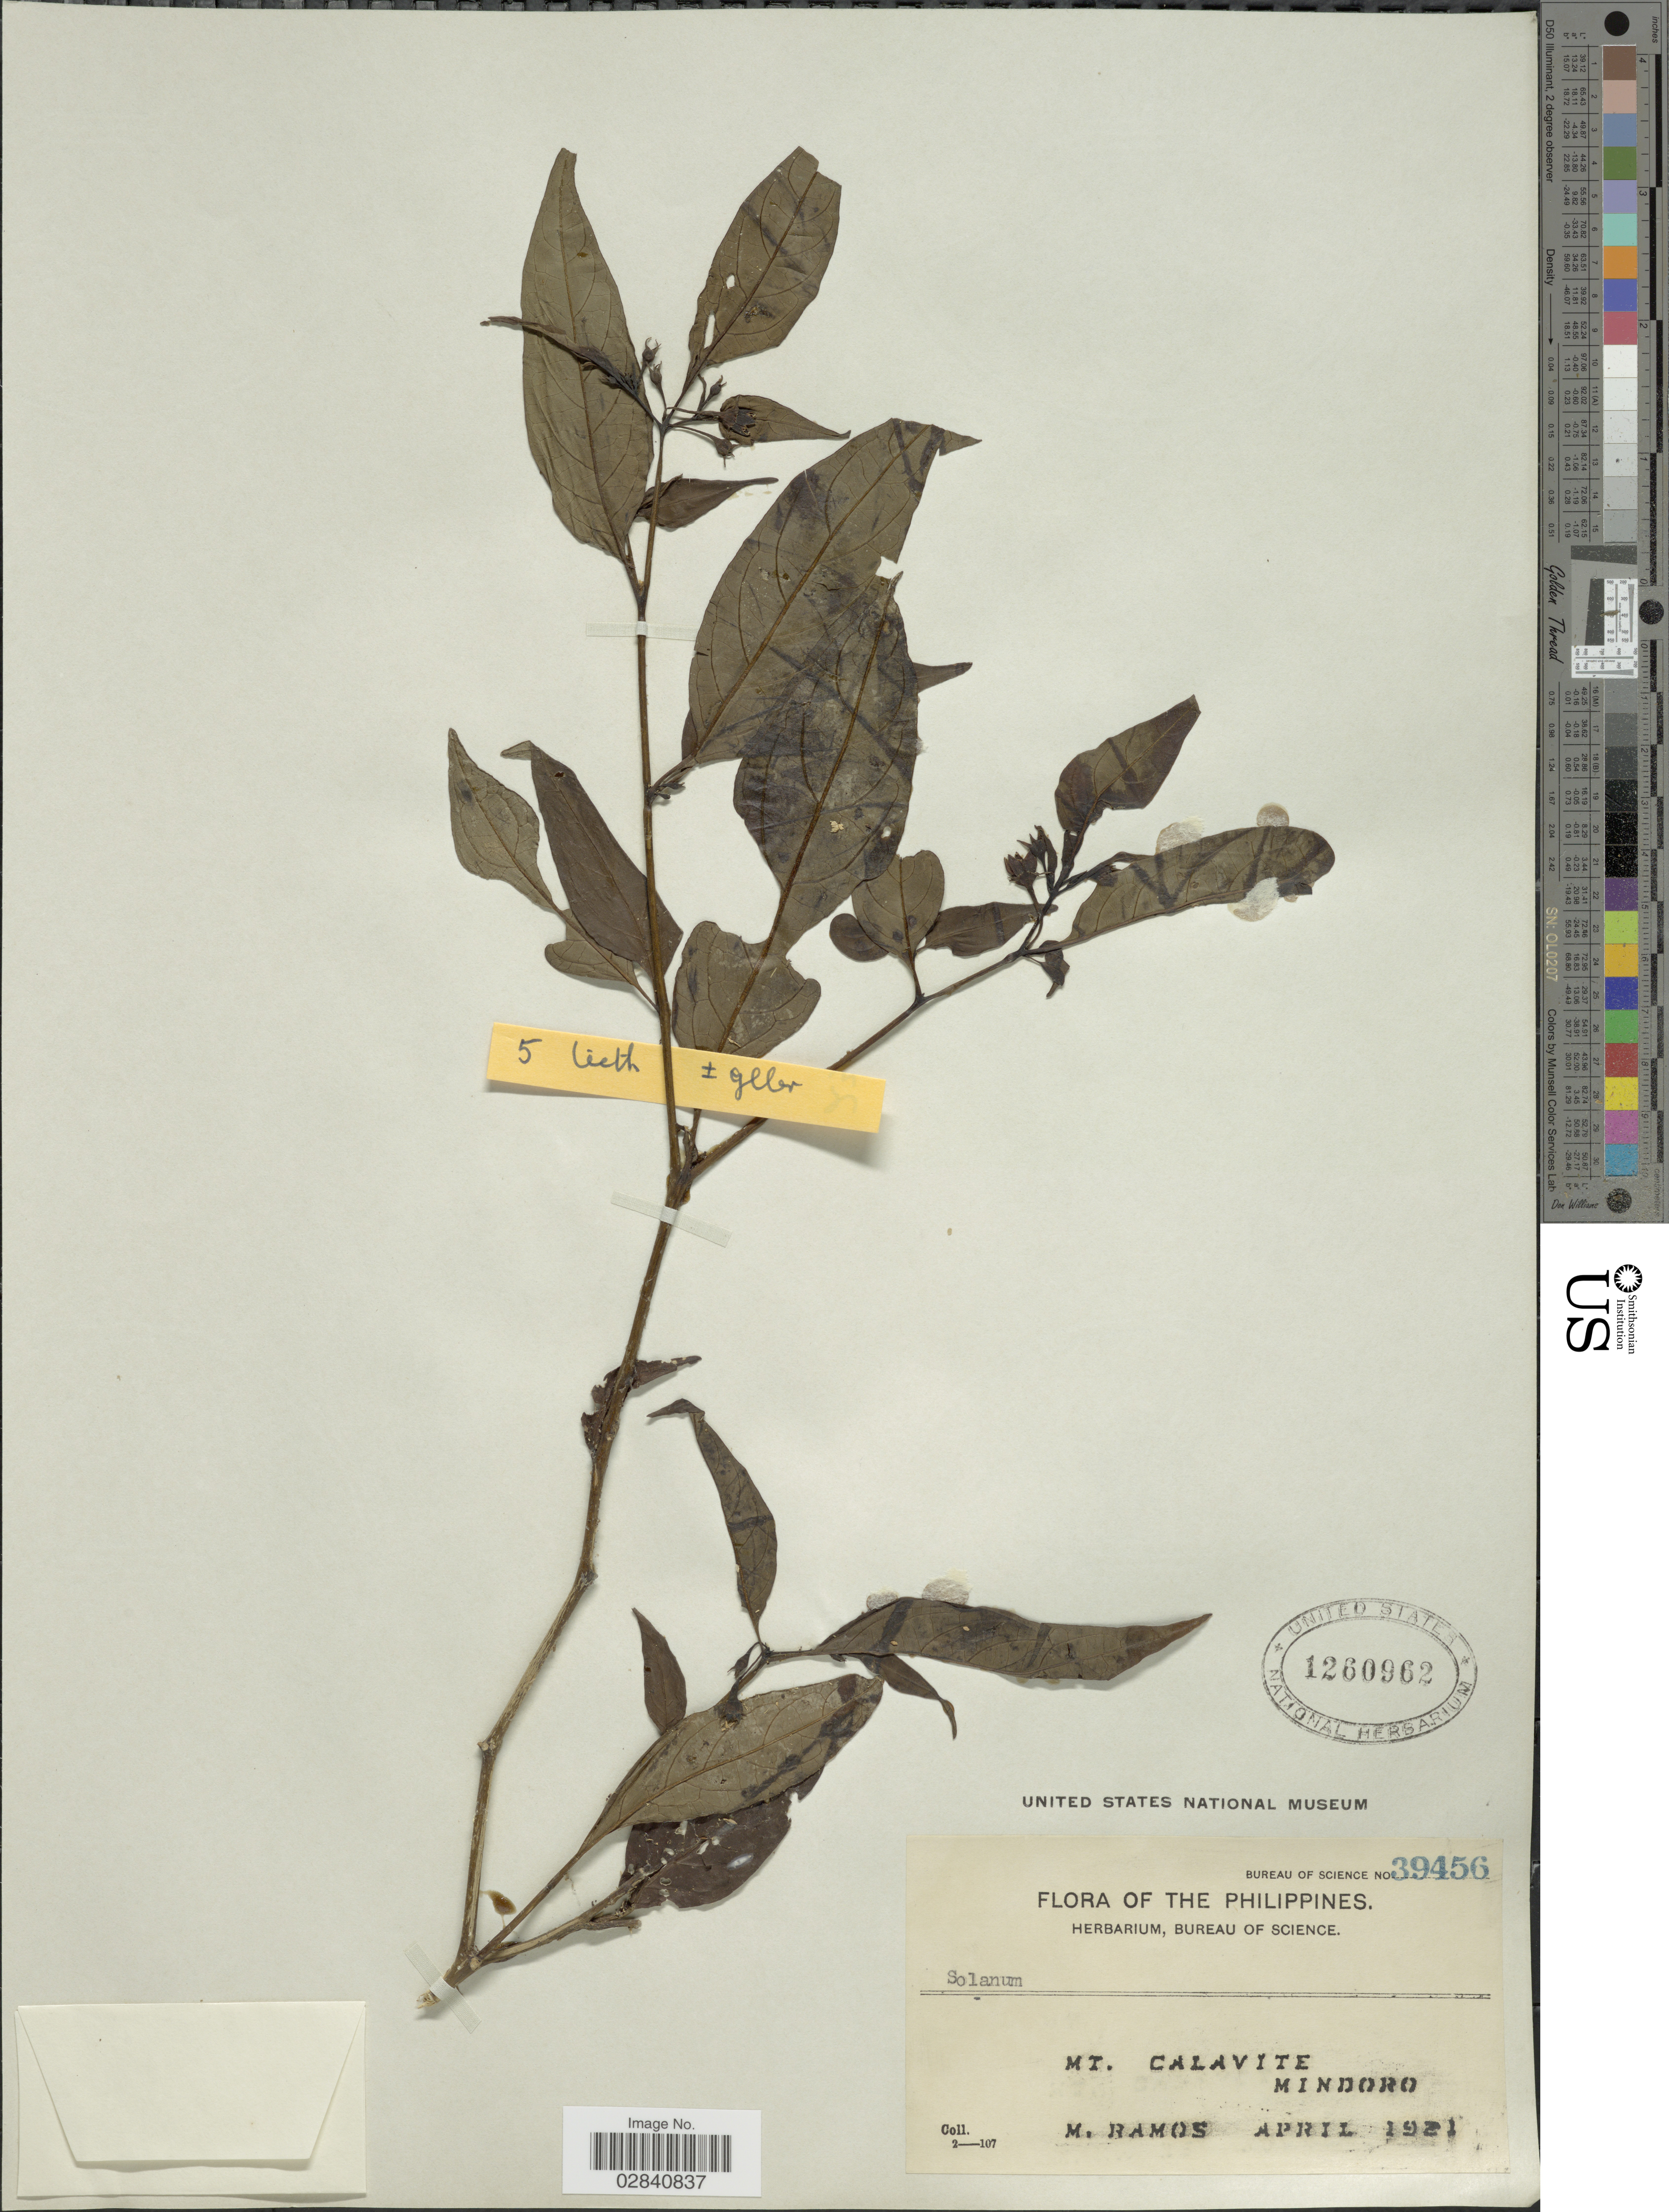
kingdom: Plantae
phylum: Tracheophyta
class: Magnoliopsida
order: Solanales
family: Solanaceae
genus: Lycianthes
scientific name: Lycianthes laevis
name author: (Dunal) Bitter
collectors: M. Ramos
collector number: Bureau of Science 39456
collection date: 1921-04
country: Philippines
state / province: Mimaropa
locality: Mt. Calavite, Mindoro.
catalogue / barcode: US 1260962